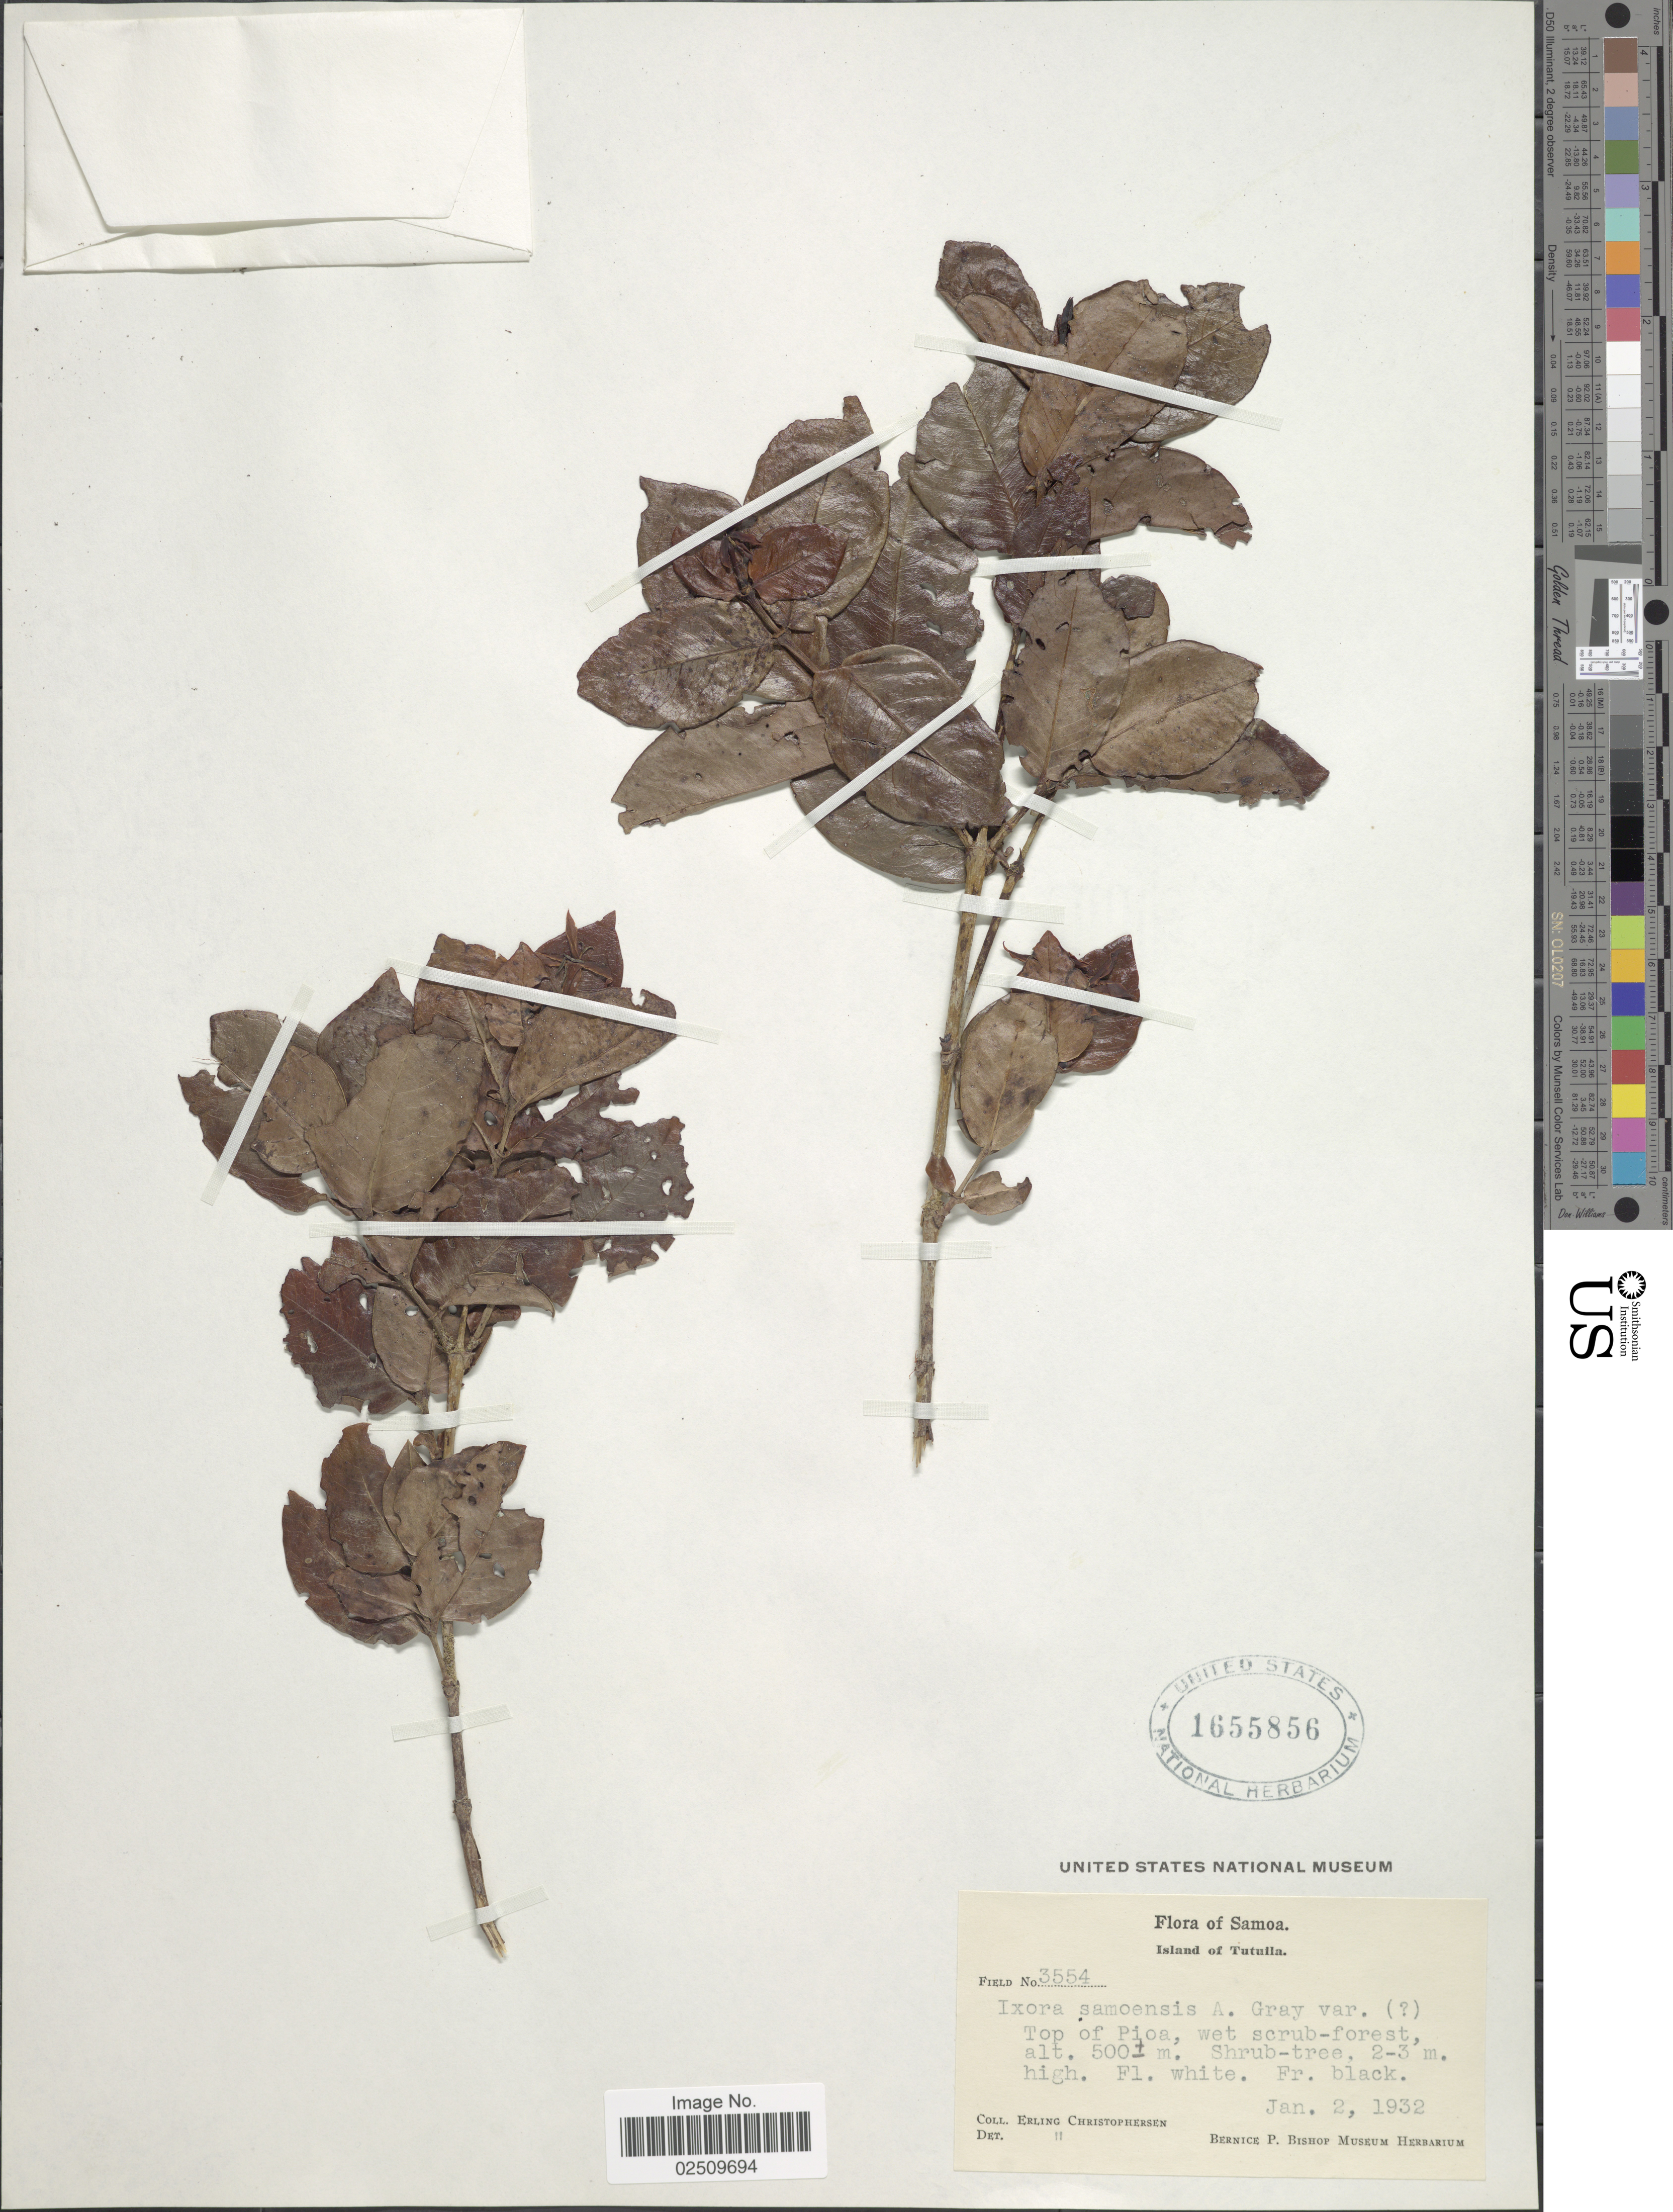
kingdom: Plantae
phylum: Tracheophyta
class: Magnoliopsida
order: Gentianales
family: Rubiaceae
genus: Ixora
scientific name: Ixora samoensis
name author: A. Gray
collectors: E. Christophersen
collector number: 3554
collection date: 1932-01-02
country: American Samoa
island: Tutuila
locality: Samoa, Island of Tutuila, Top of Pioa, wet scrub-forest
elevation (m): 500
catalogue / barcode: US 1655856